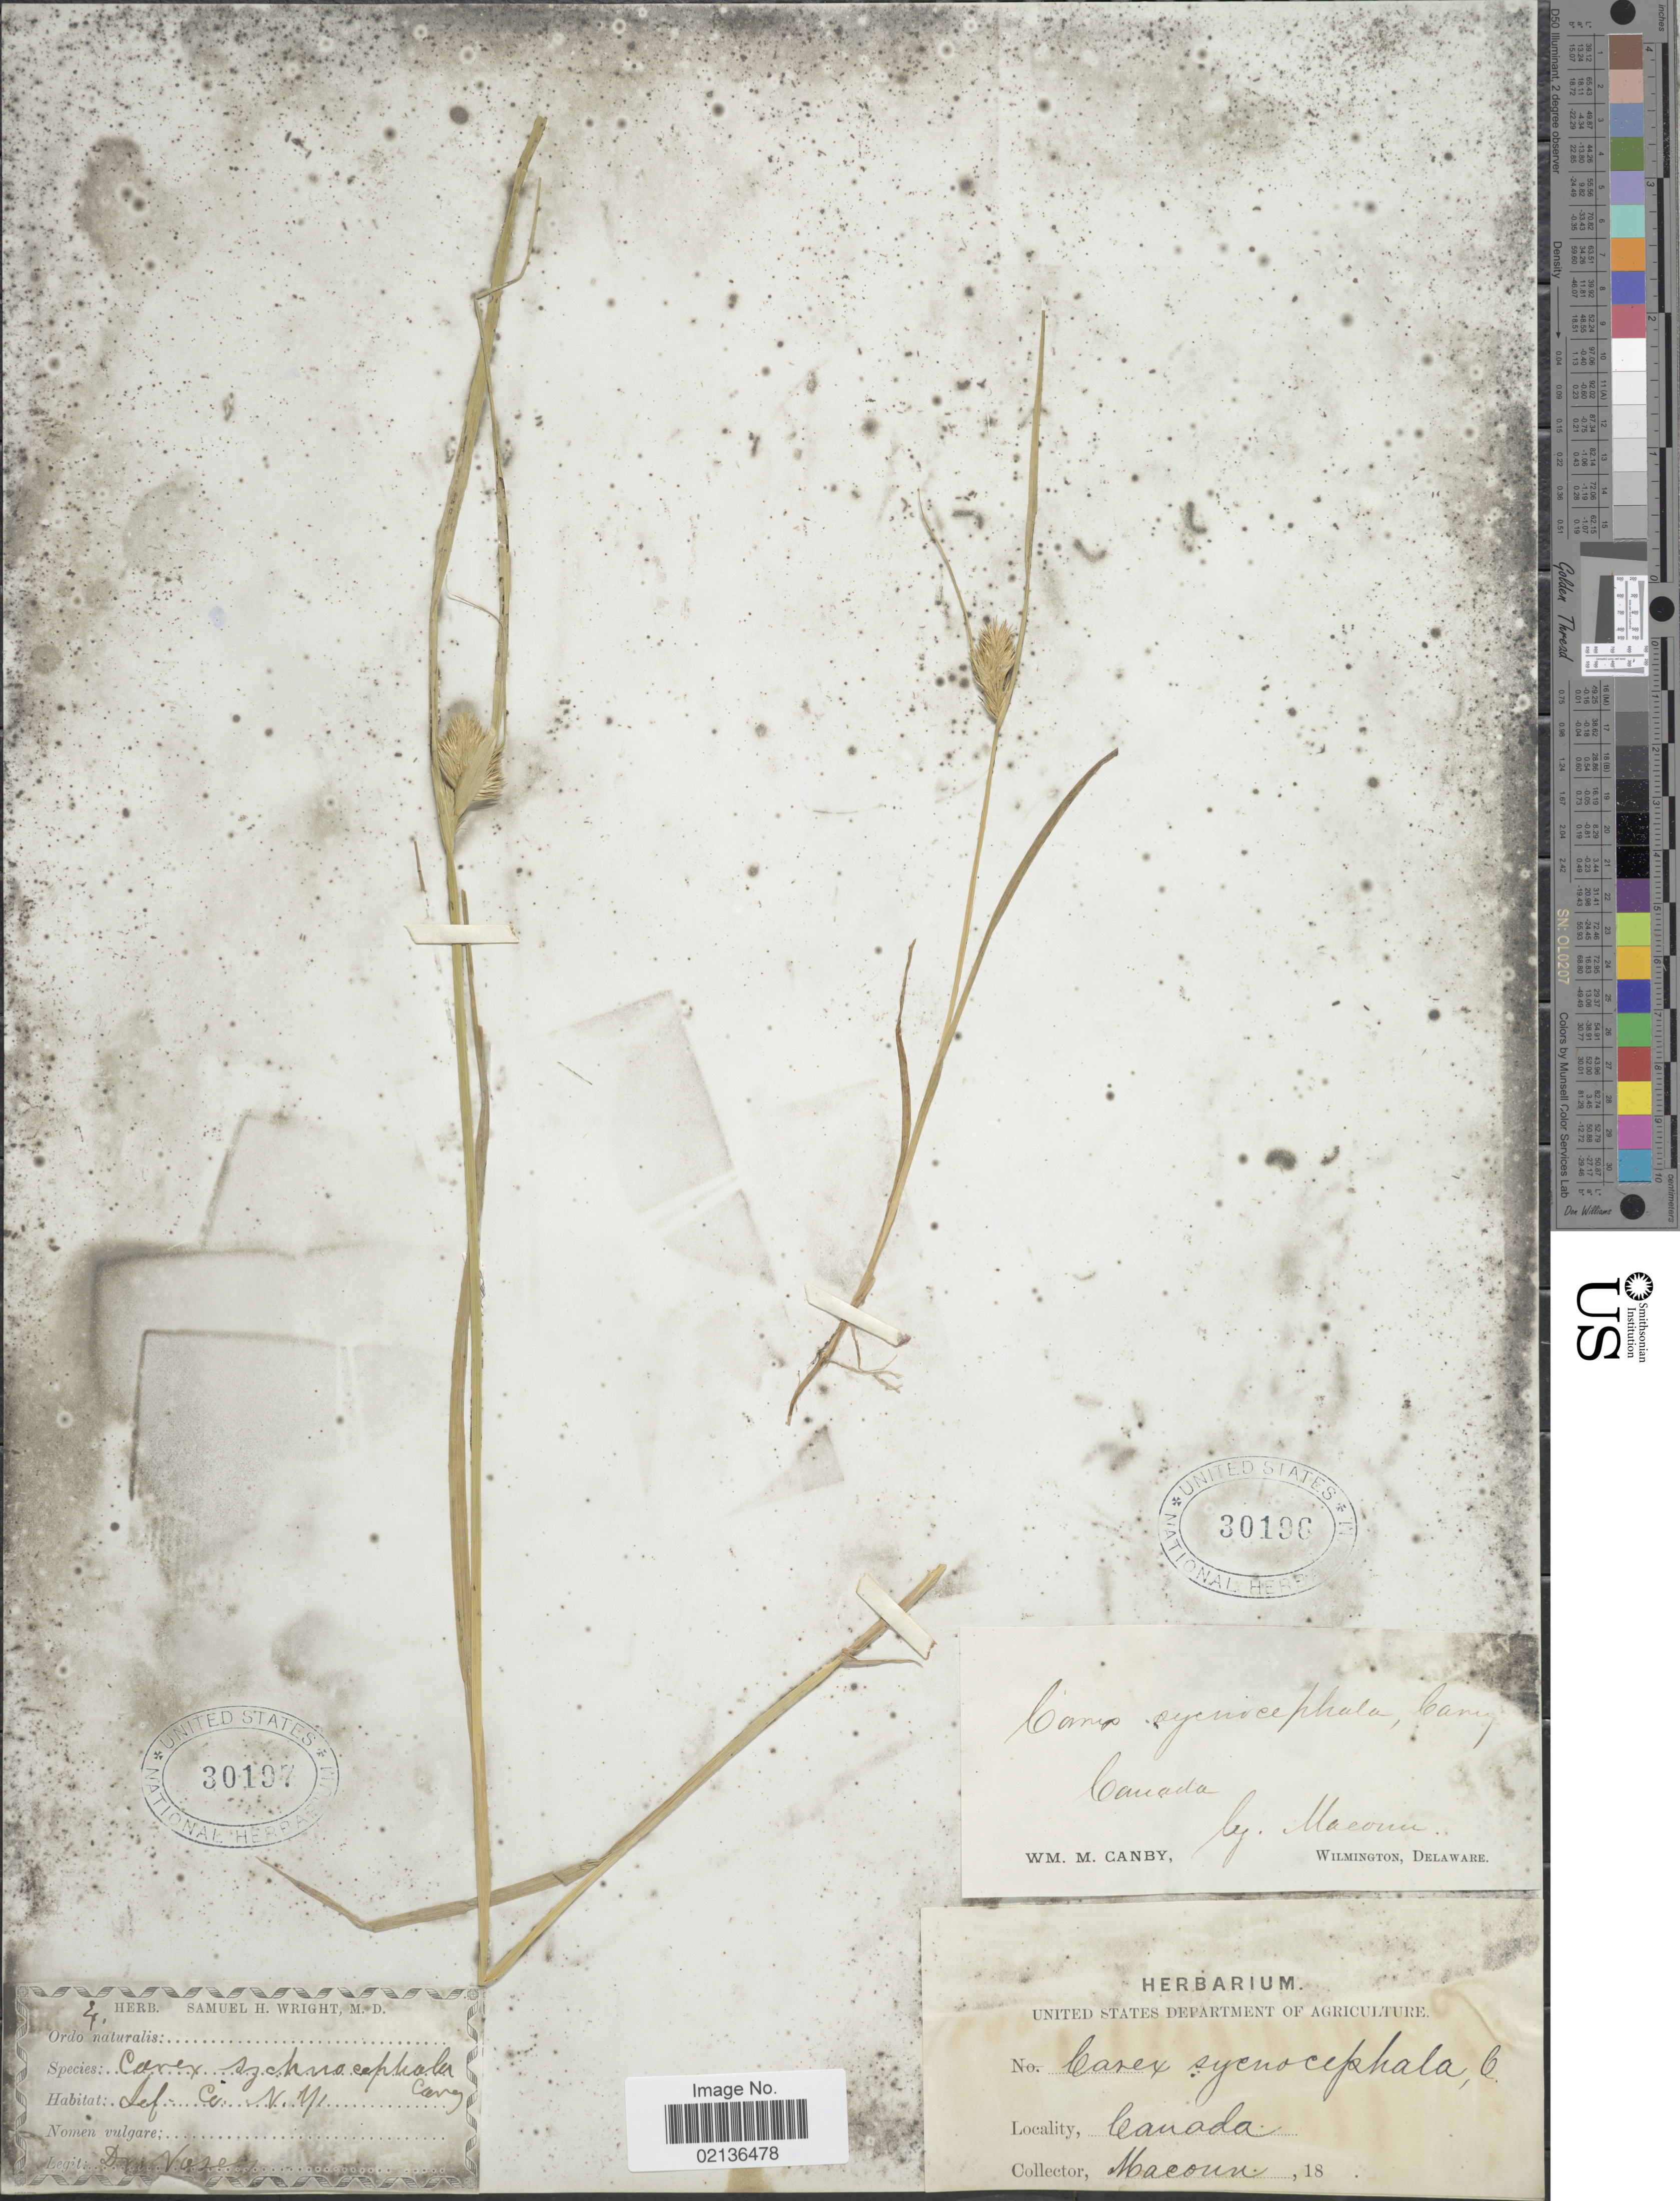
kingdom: Plantae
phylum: Tracheophyta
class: Liliopsida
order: Poales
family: Cyperaceae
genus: Carex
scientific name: Carex sychnocephala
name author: J. Carey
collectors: -- Macoun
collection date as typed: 18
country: Canada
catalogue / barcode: US 30196-2